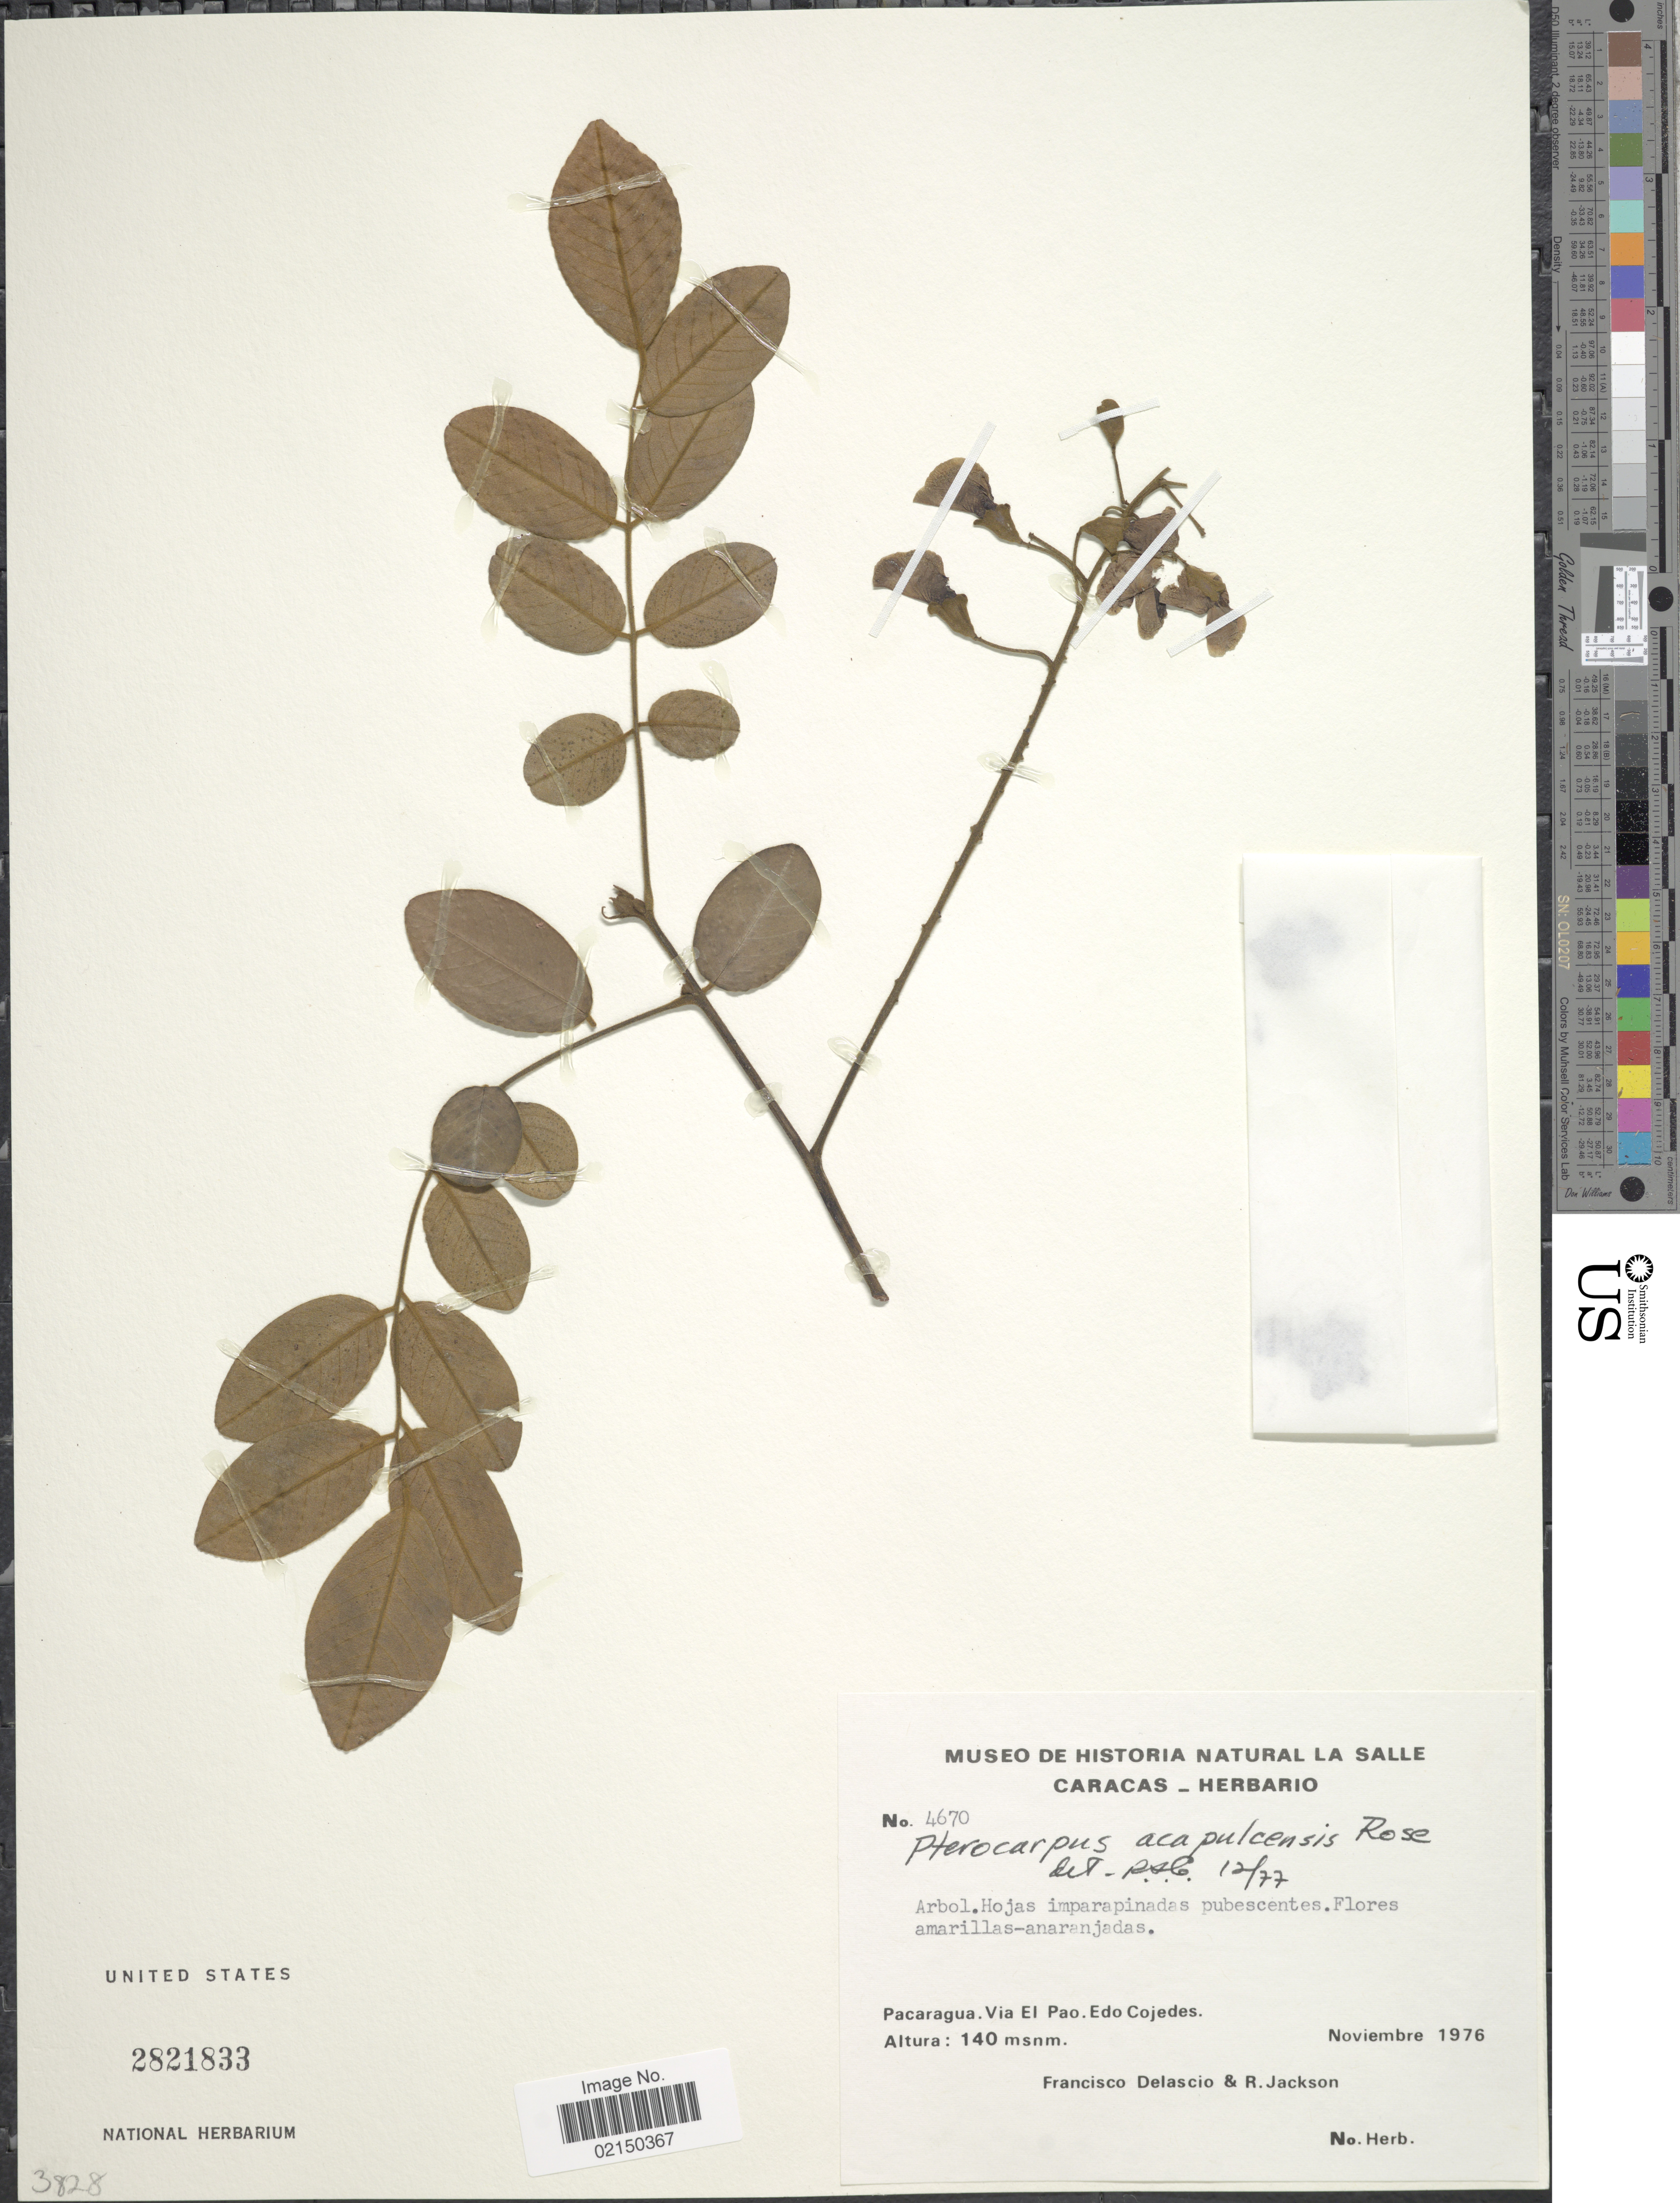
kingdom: Plantae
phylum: Tracheophyta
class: Magnoliopsida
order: Fabales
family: Fabaceae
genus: Pterocarpus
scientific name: Pterocarpus acapulcensis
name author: Rose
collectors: F. Delascio & R. Jackson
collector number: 4670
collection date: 1976-11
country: Venezuela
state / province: Cojedes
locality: Pacaragua, Via El Pao.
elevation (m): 140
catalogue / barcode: US 2821833